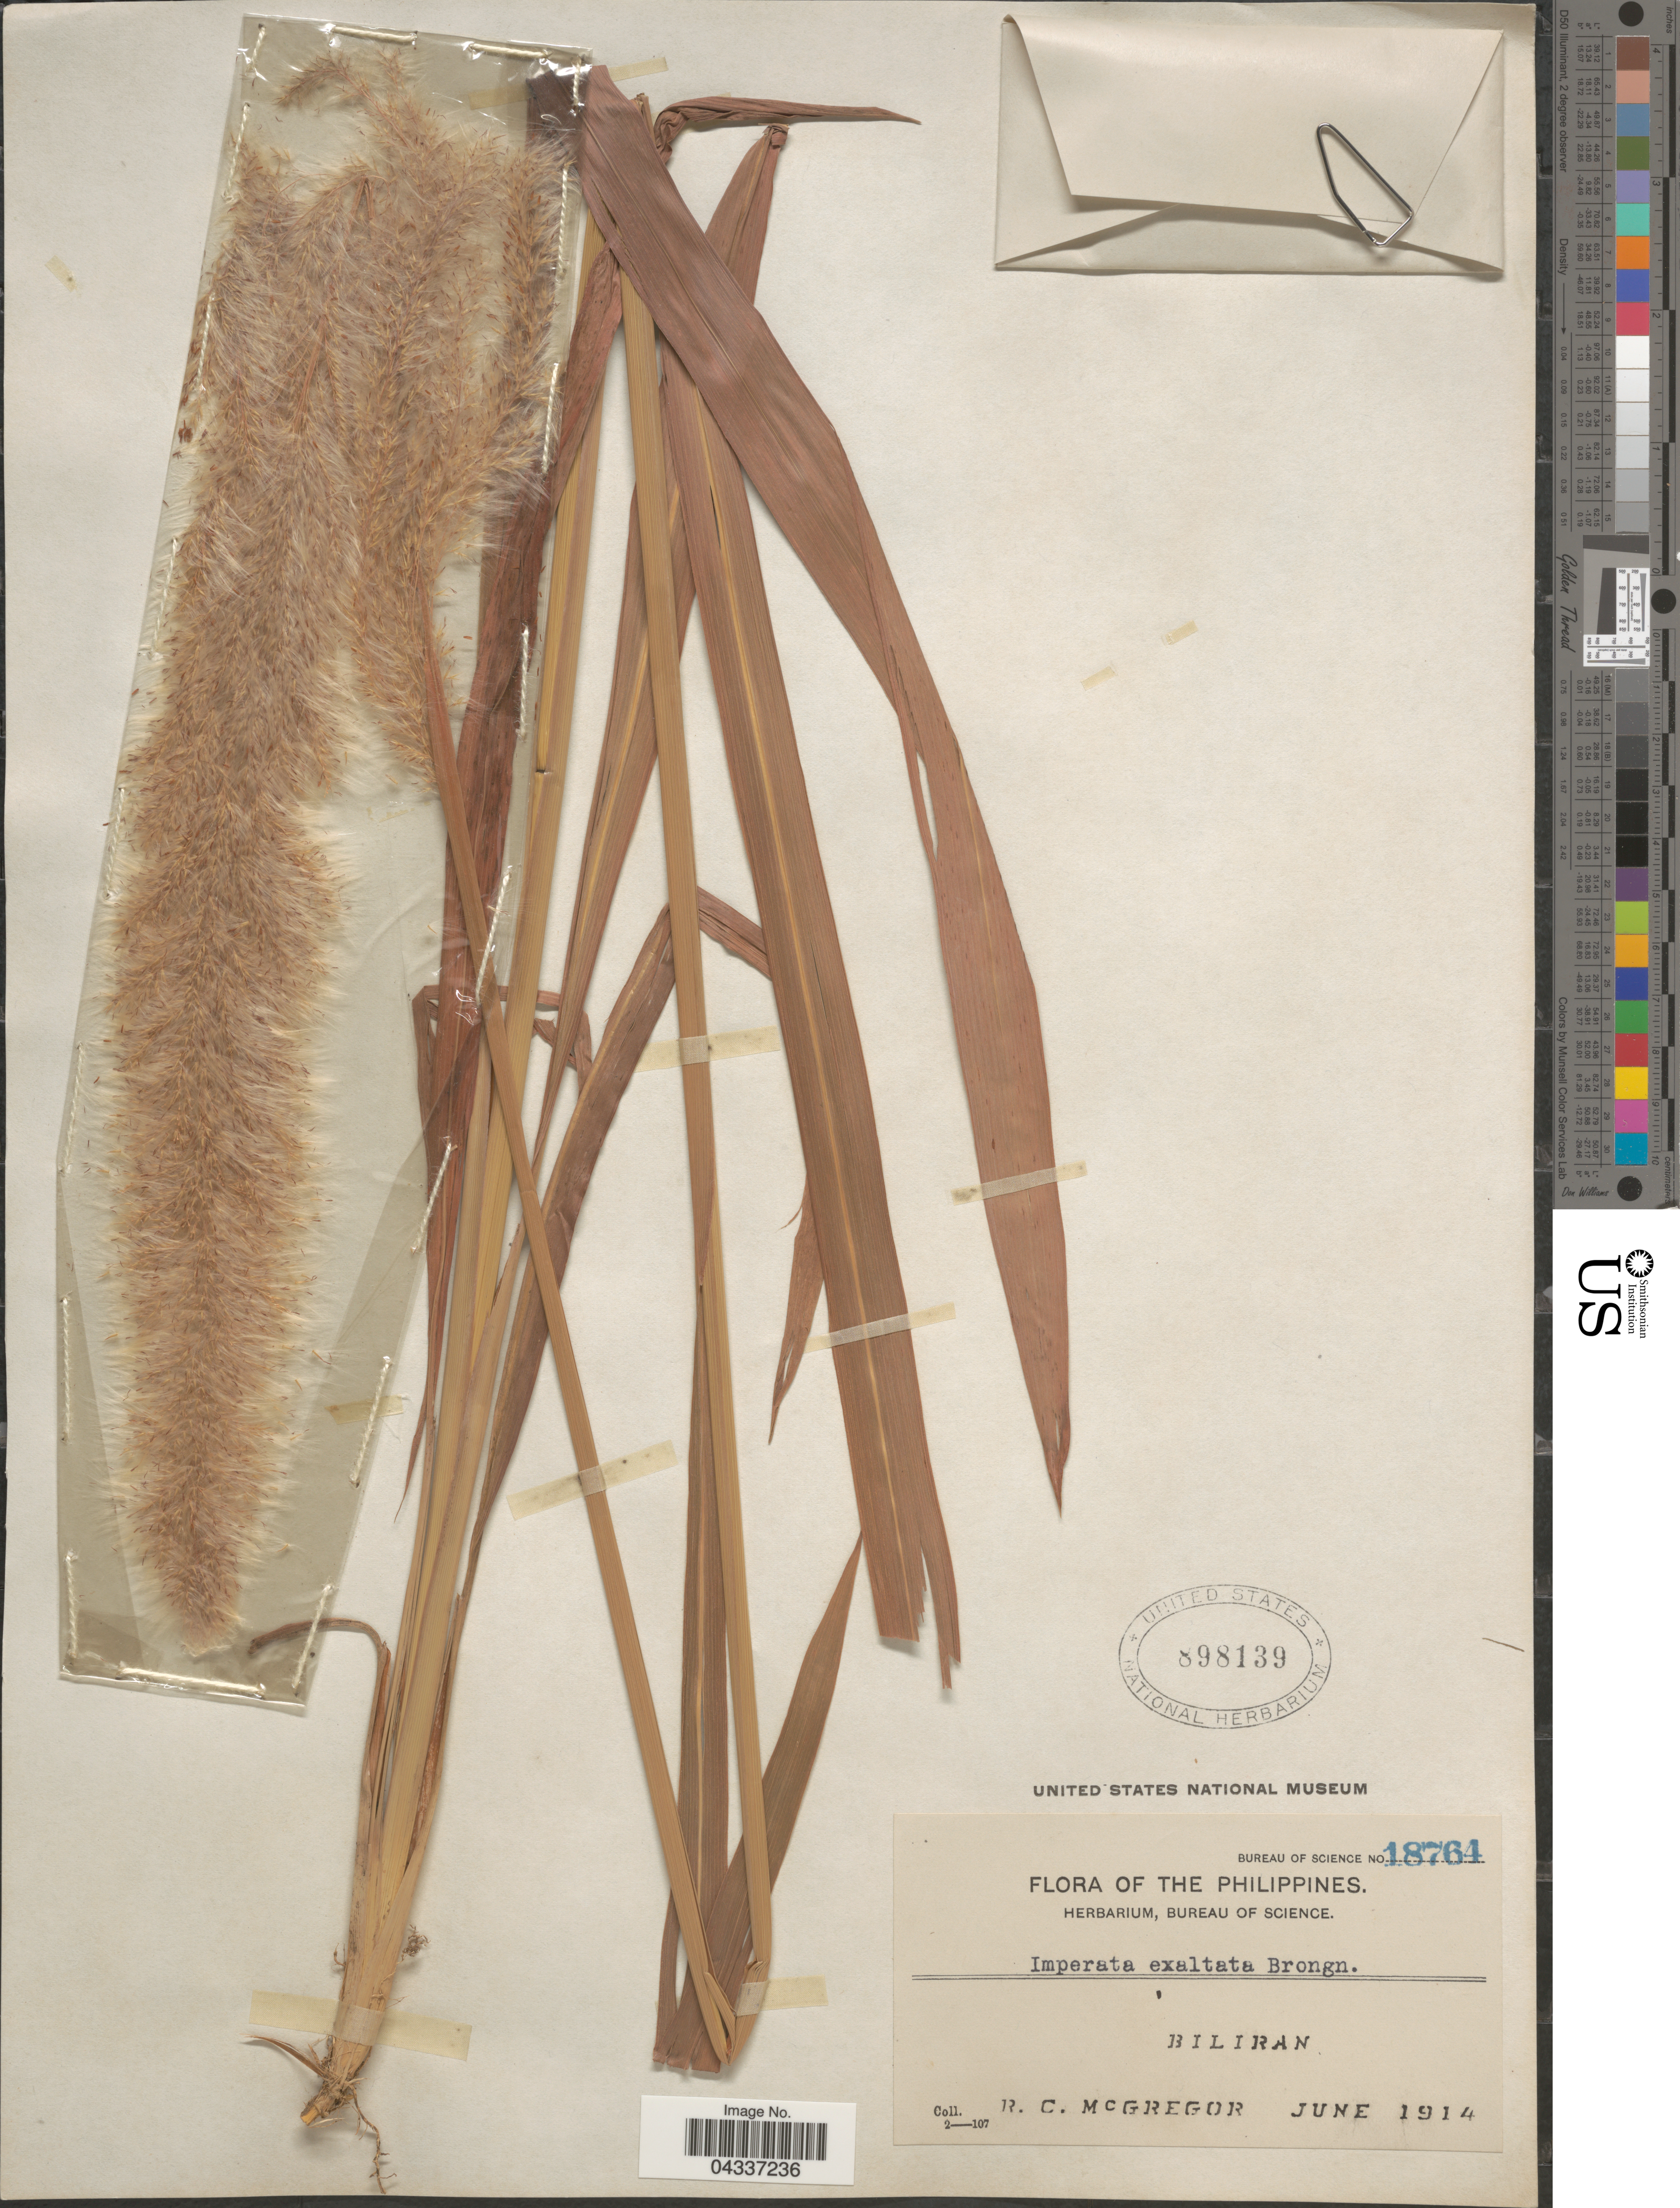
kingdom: Plantae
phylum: Tracheophyta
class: Liliopsida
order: Poales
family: Poaceae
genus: Imperata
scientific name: Imperata conferta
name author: (J. Presl) Ohwi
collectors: R. C. McGregor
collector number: Bureau of Science 18764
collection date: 1914-06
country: Philippines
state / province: Eastern Visayas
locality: Biliran.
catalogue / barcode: US 898139